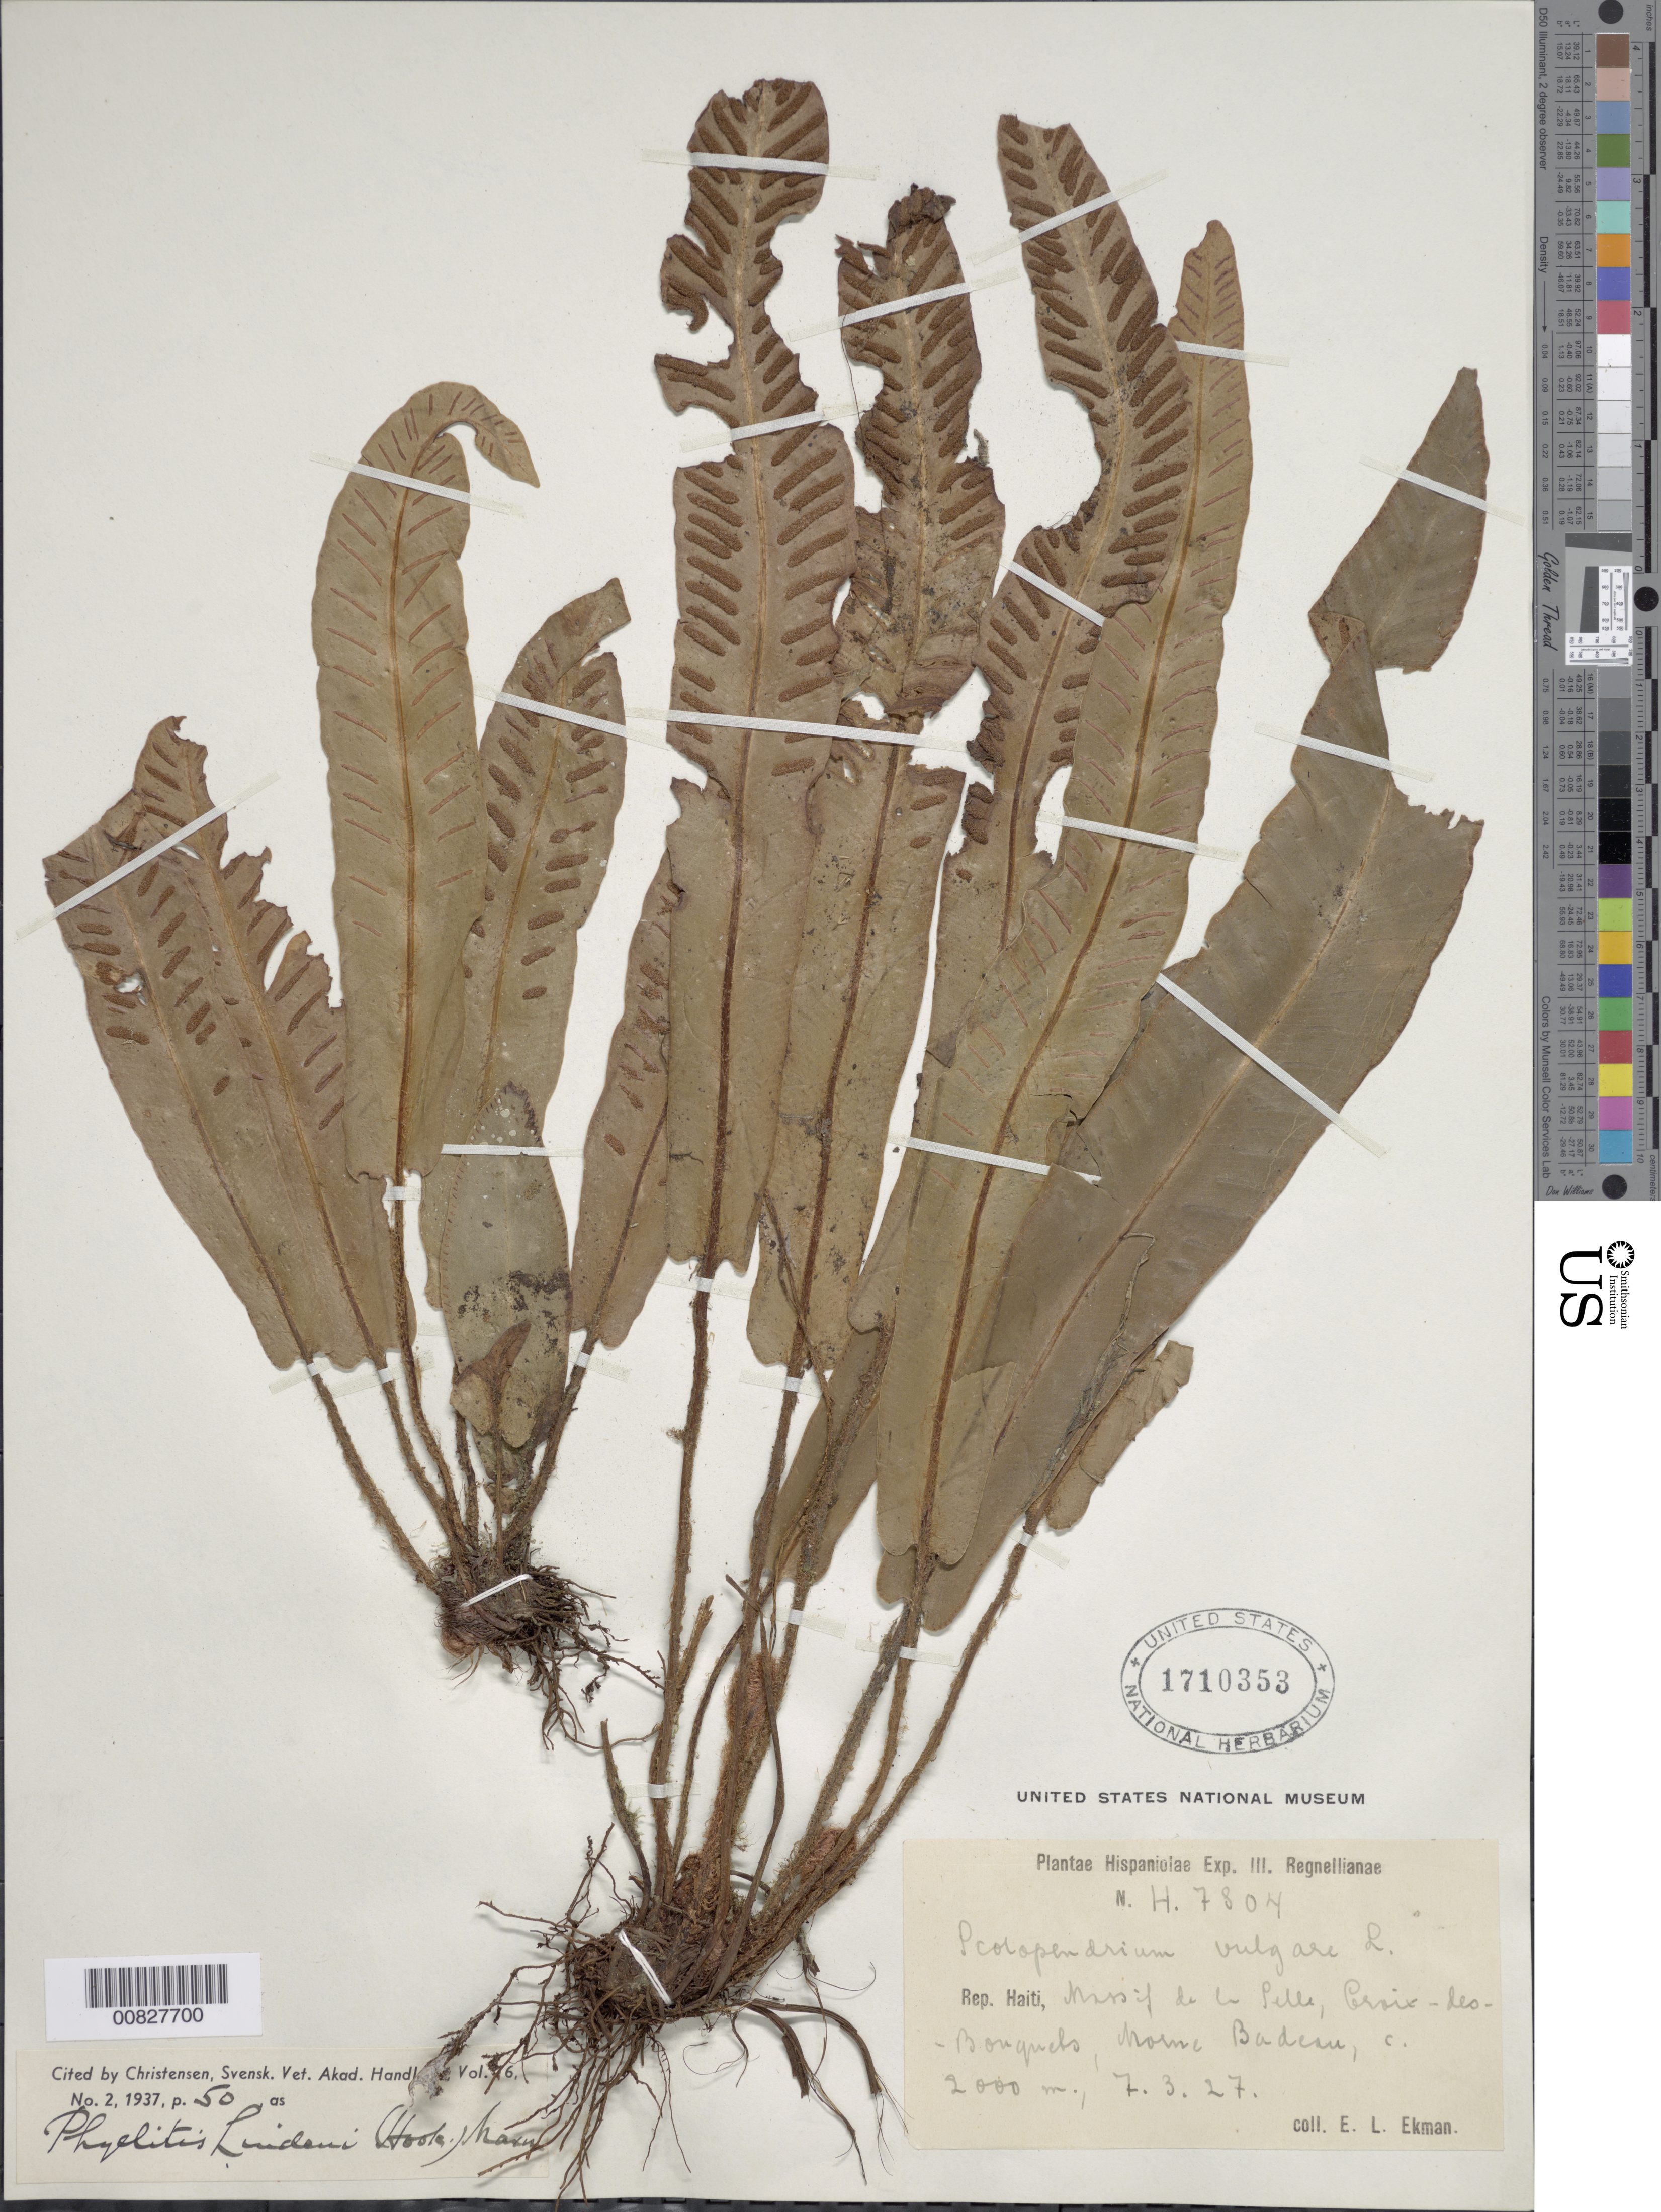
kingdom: Plantae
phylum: Tracheophyta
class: Polypodiopsida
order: Polypodiales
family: Aspleniaceae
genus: Asplenium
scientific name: Asplenium lindeni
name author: Hook.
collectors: E. L. Ekman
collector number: H 7804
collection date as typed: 07 Mar 1927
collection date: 1927-03-07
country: Haiti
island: Hispaniola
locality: Massif de la Selle, Croix des Bouquets, Badeau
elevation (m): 2000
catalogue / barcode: US 1710353